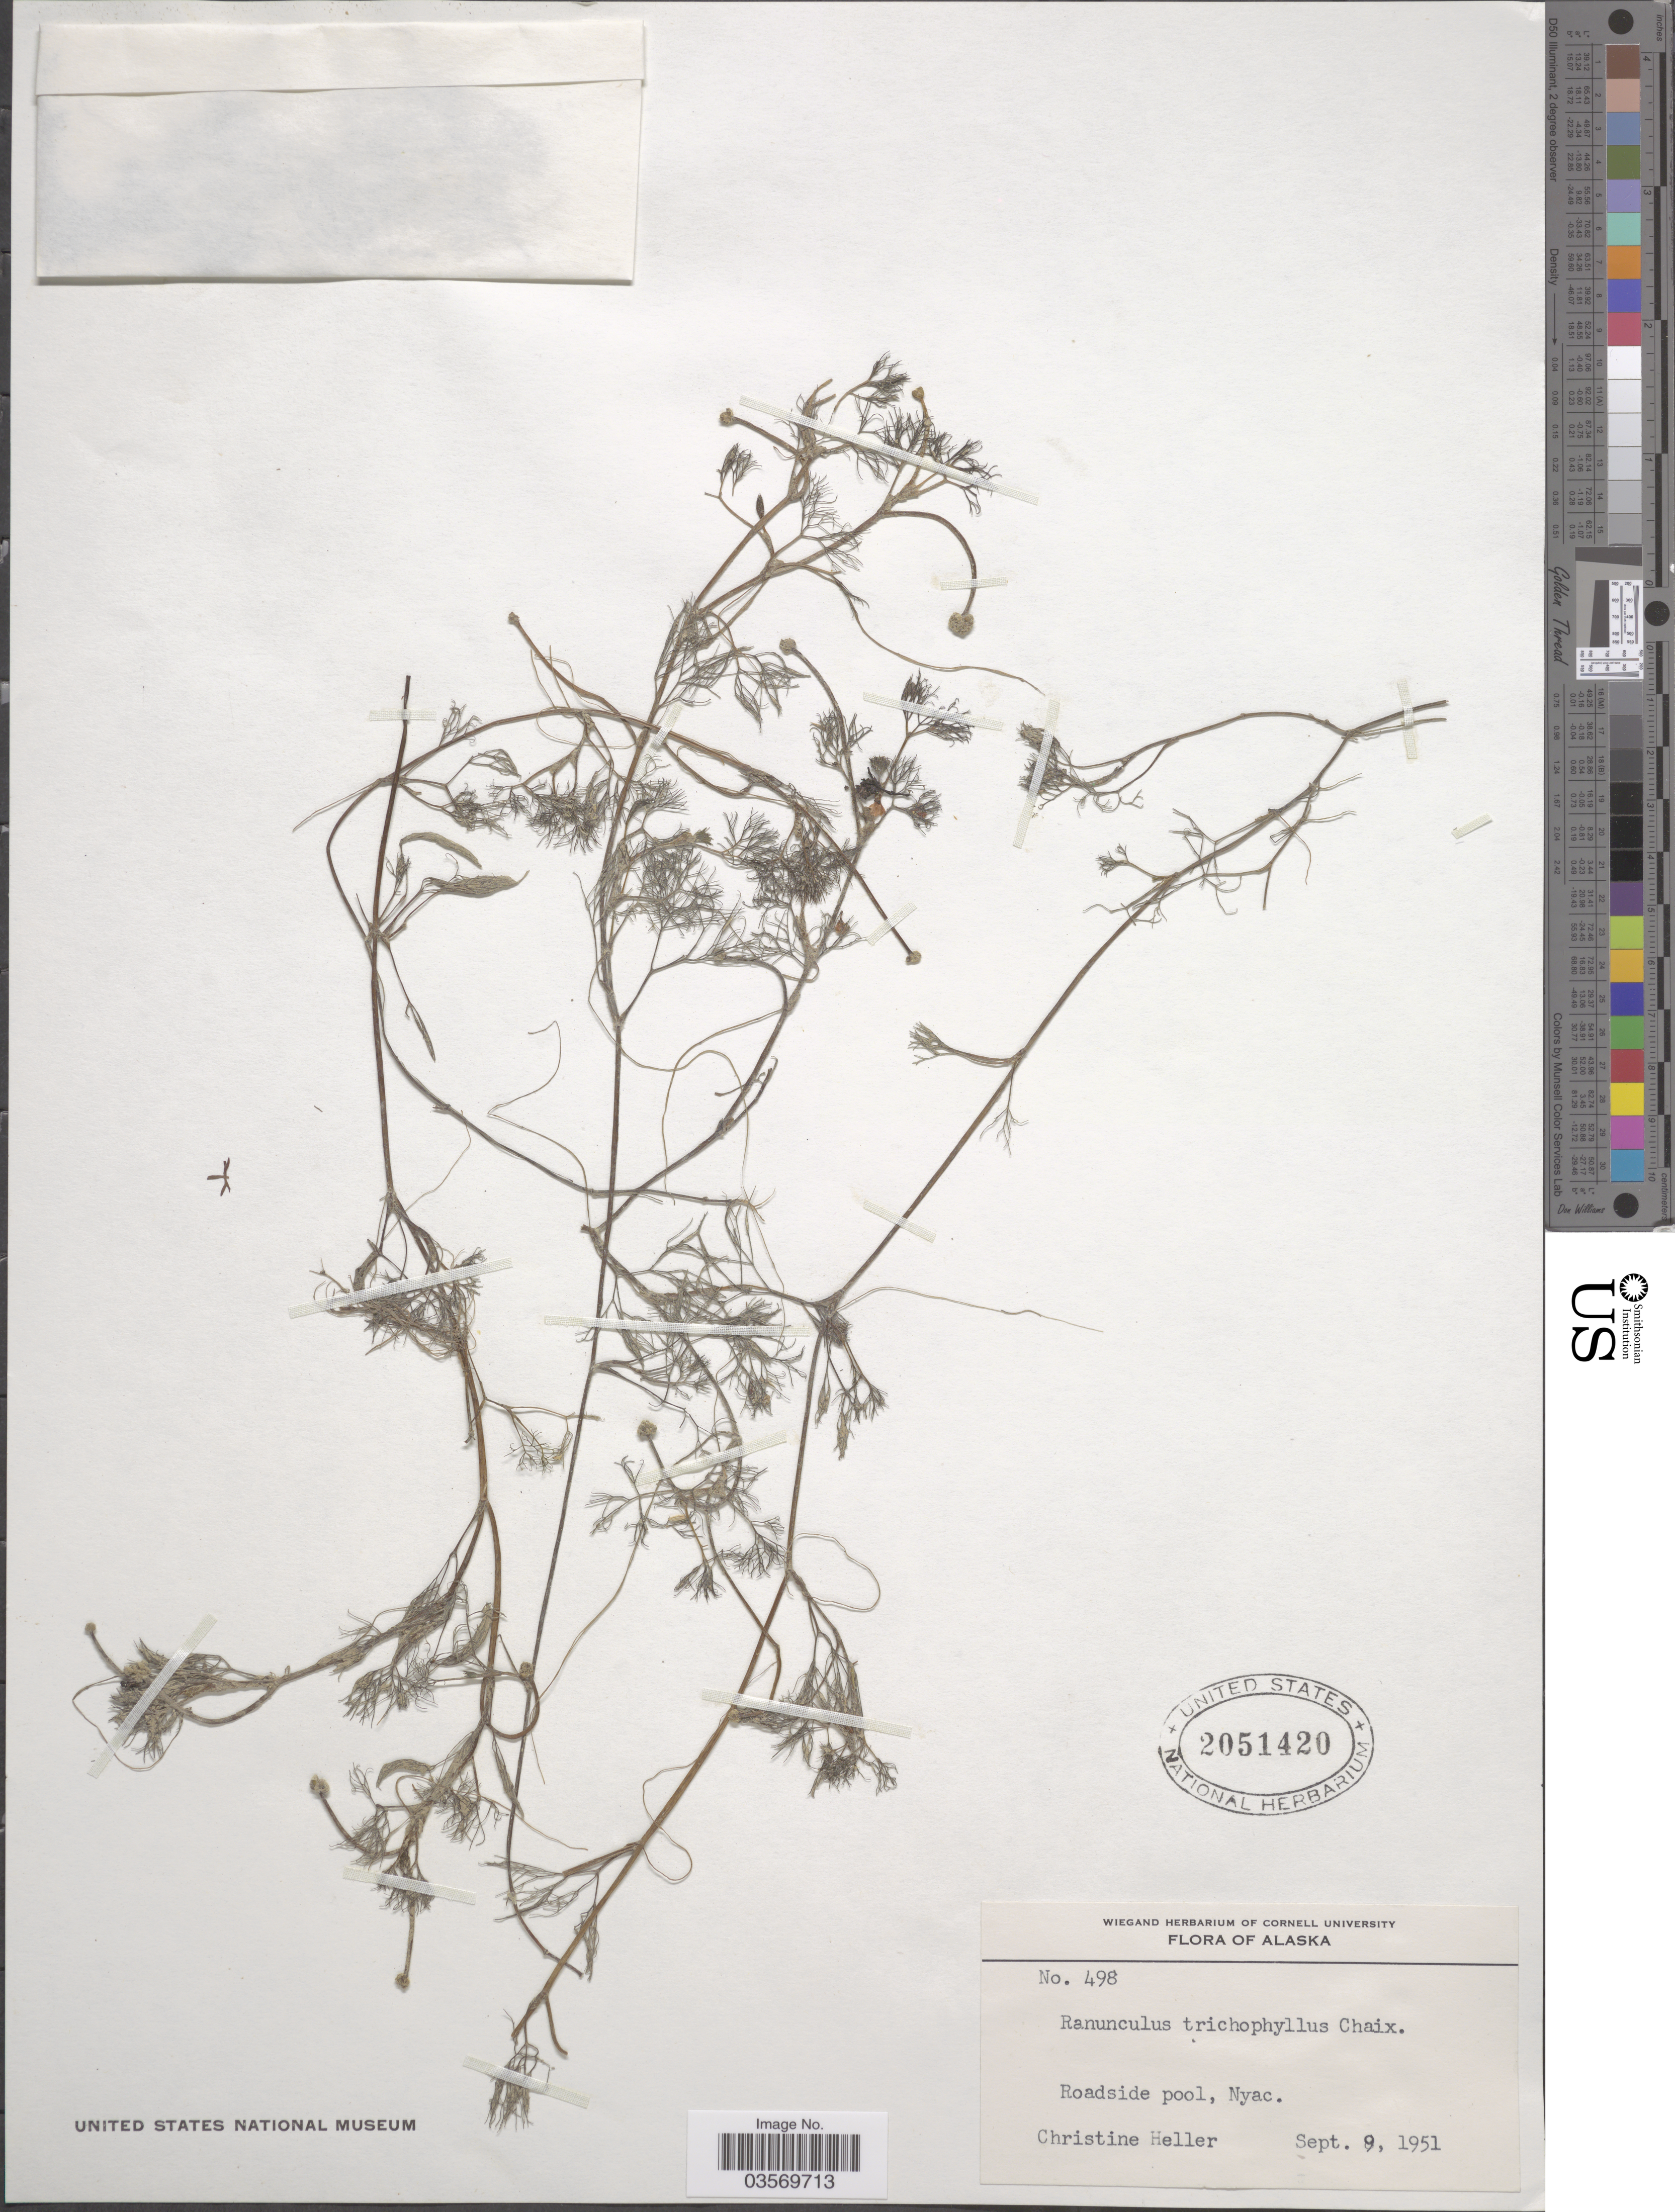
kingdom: Plantae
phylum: Tracheophyta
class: Magnoliopsida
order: Ranunculales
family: Ranunculaceae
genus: Ranunculus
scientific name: Ranunculus trichophyllus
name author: Chaix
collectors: C. Heller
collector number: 498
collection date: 1951-09-09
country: United States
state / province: Alaska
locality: Roadside pool, Nyac.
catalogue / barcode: US 2051420